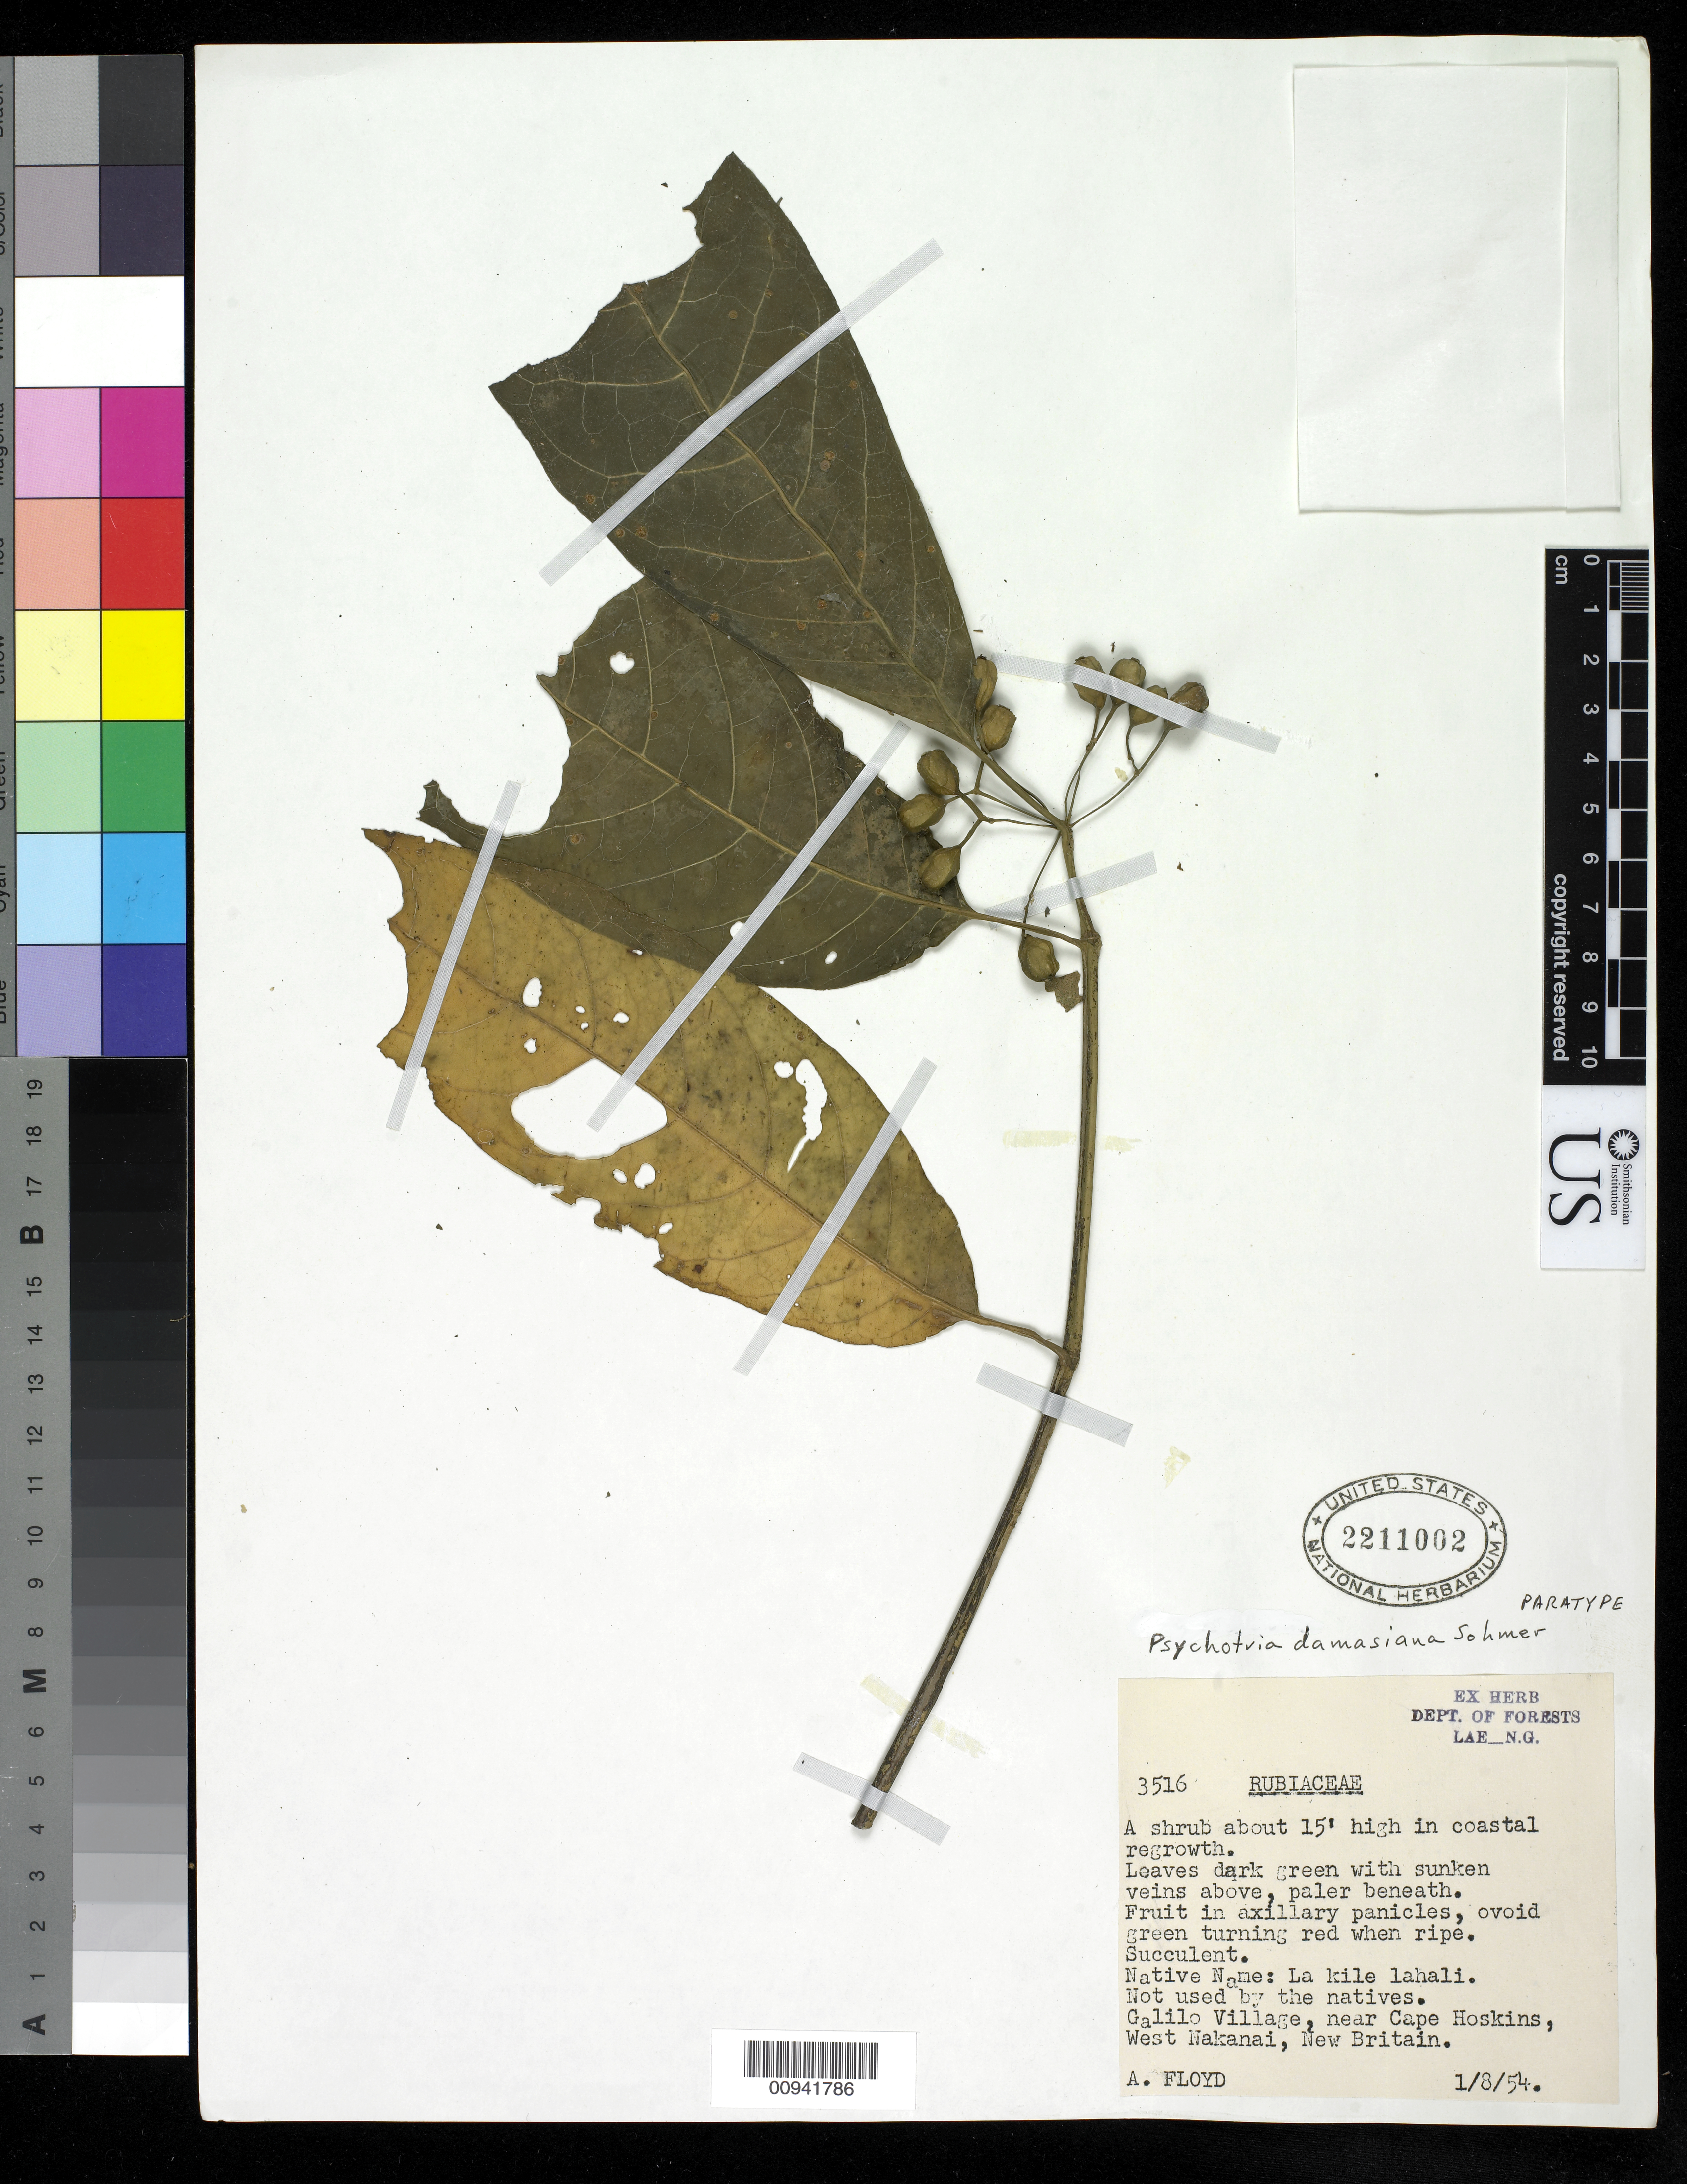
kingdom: Plantae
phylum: Tracheophyta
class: Magnoliopsida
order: Gentianales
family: Rubiaceae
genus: Psychotria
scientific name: Psychotria damasiana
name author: Sohmer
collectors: A. G. Floyd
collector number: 3516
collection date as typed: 08 Jan 1954 or 01 Aug 1954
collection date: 1954-01-08 or 1954-08-01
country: Papua New Guinea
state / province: West New Britain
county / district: Hoskins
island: New Britain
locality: Dept. of Forests Lae; Galilo Village, near Cape Hoskins, West Nakanai.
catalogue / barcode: US 2211002